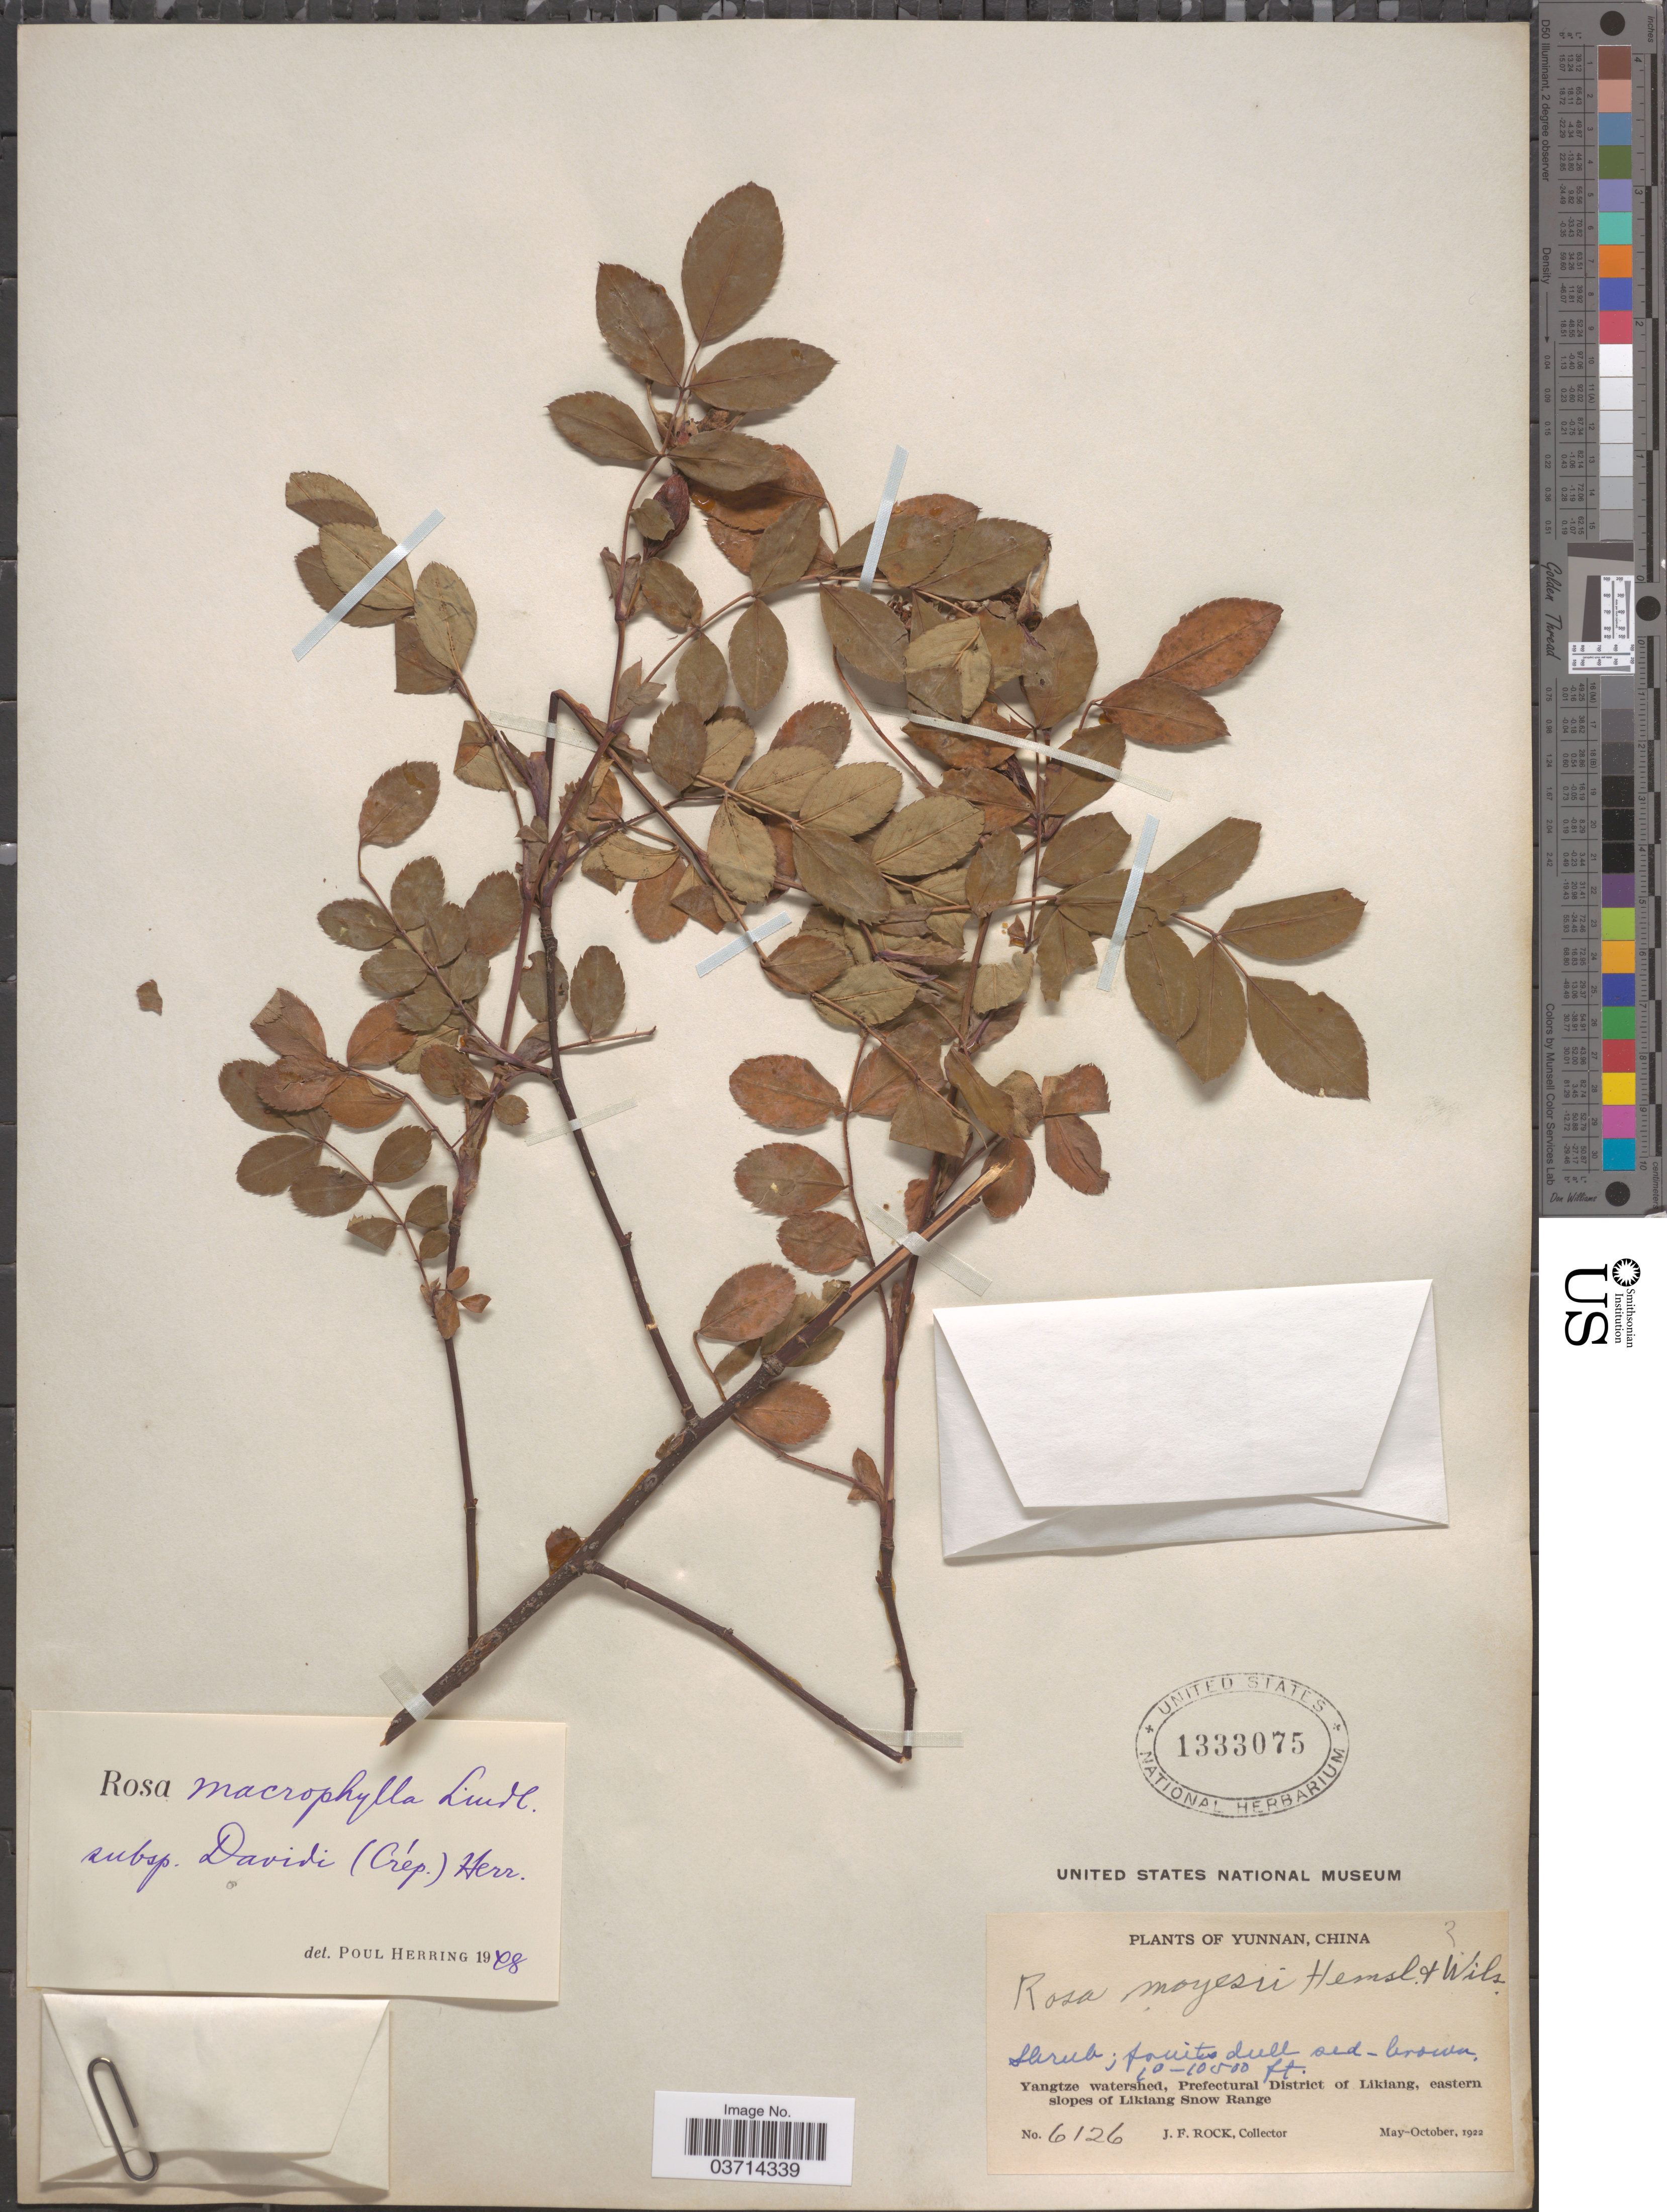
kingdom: Plantae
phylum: Tracheophyta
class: Magnoliopsida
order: Rosales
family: Rosaceae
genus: Rosa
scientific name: Rosa davidi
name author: Crép.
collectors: J. Rock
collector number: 6126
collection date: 1922-05/1922-10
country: China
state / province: Yunnan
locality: Yangtze watershed, Prefectural District of Likiang, eastern slopes of Likiang Snow Range.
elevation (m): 3048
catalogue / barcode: US 1333075